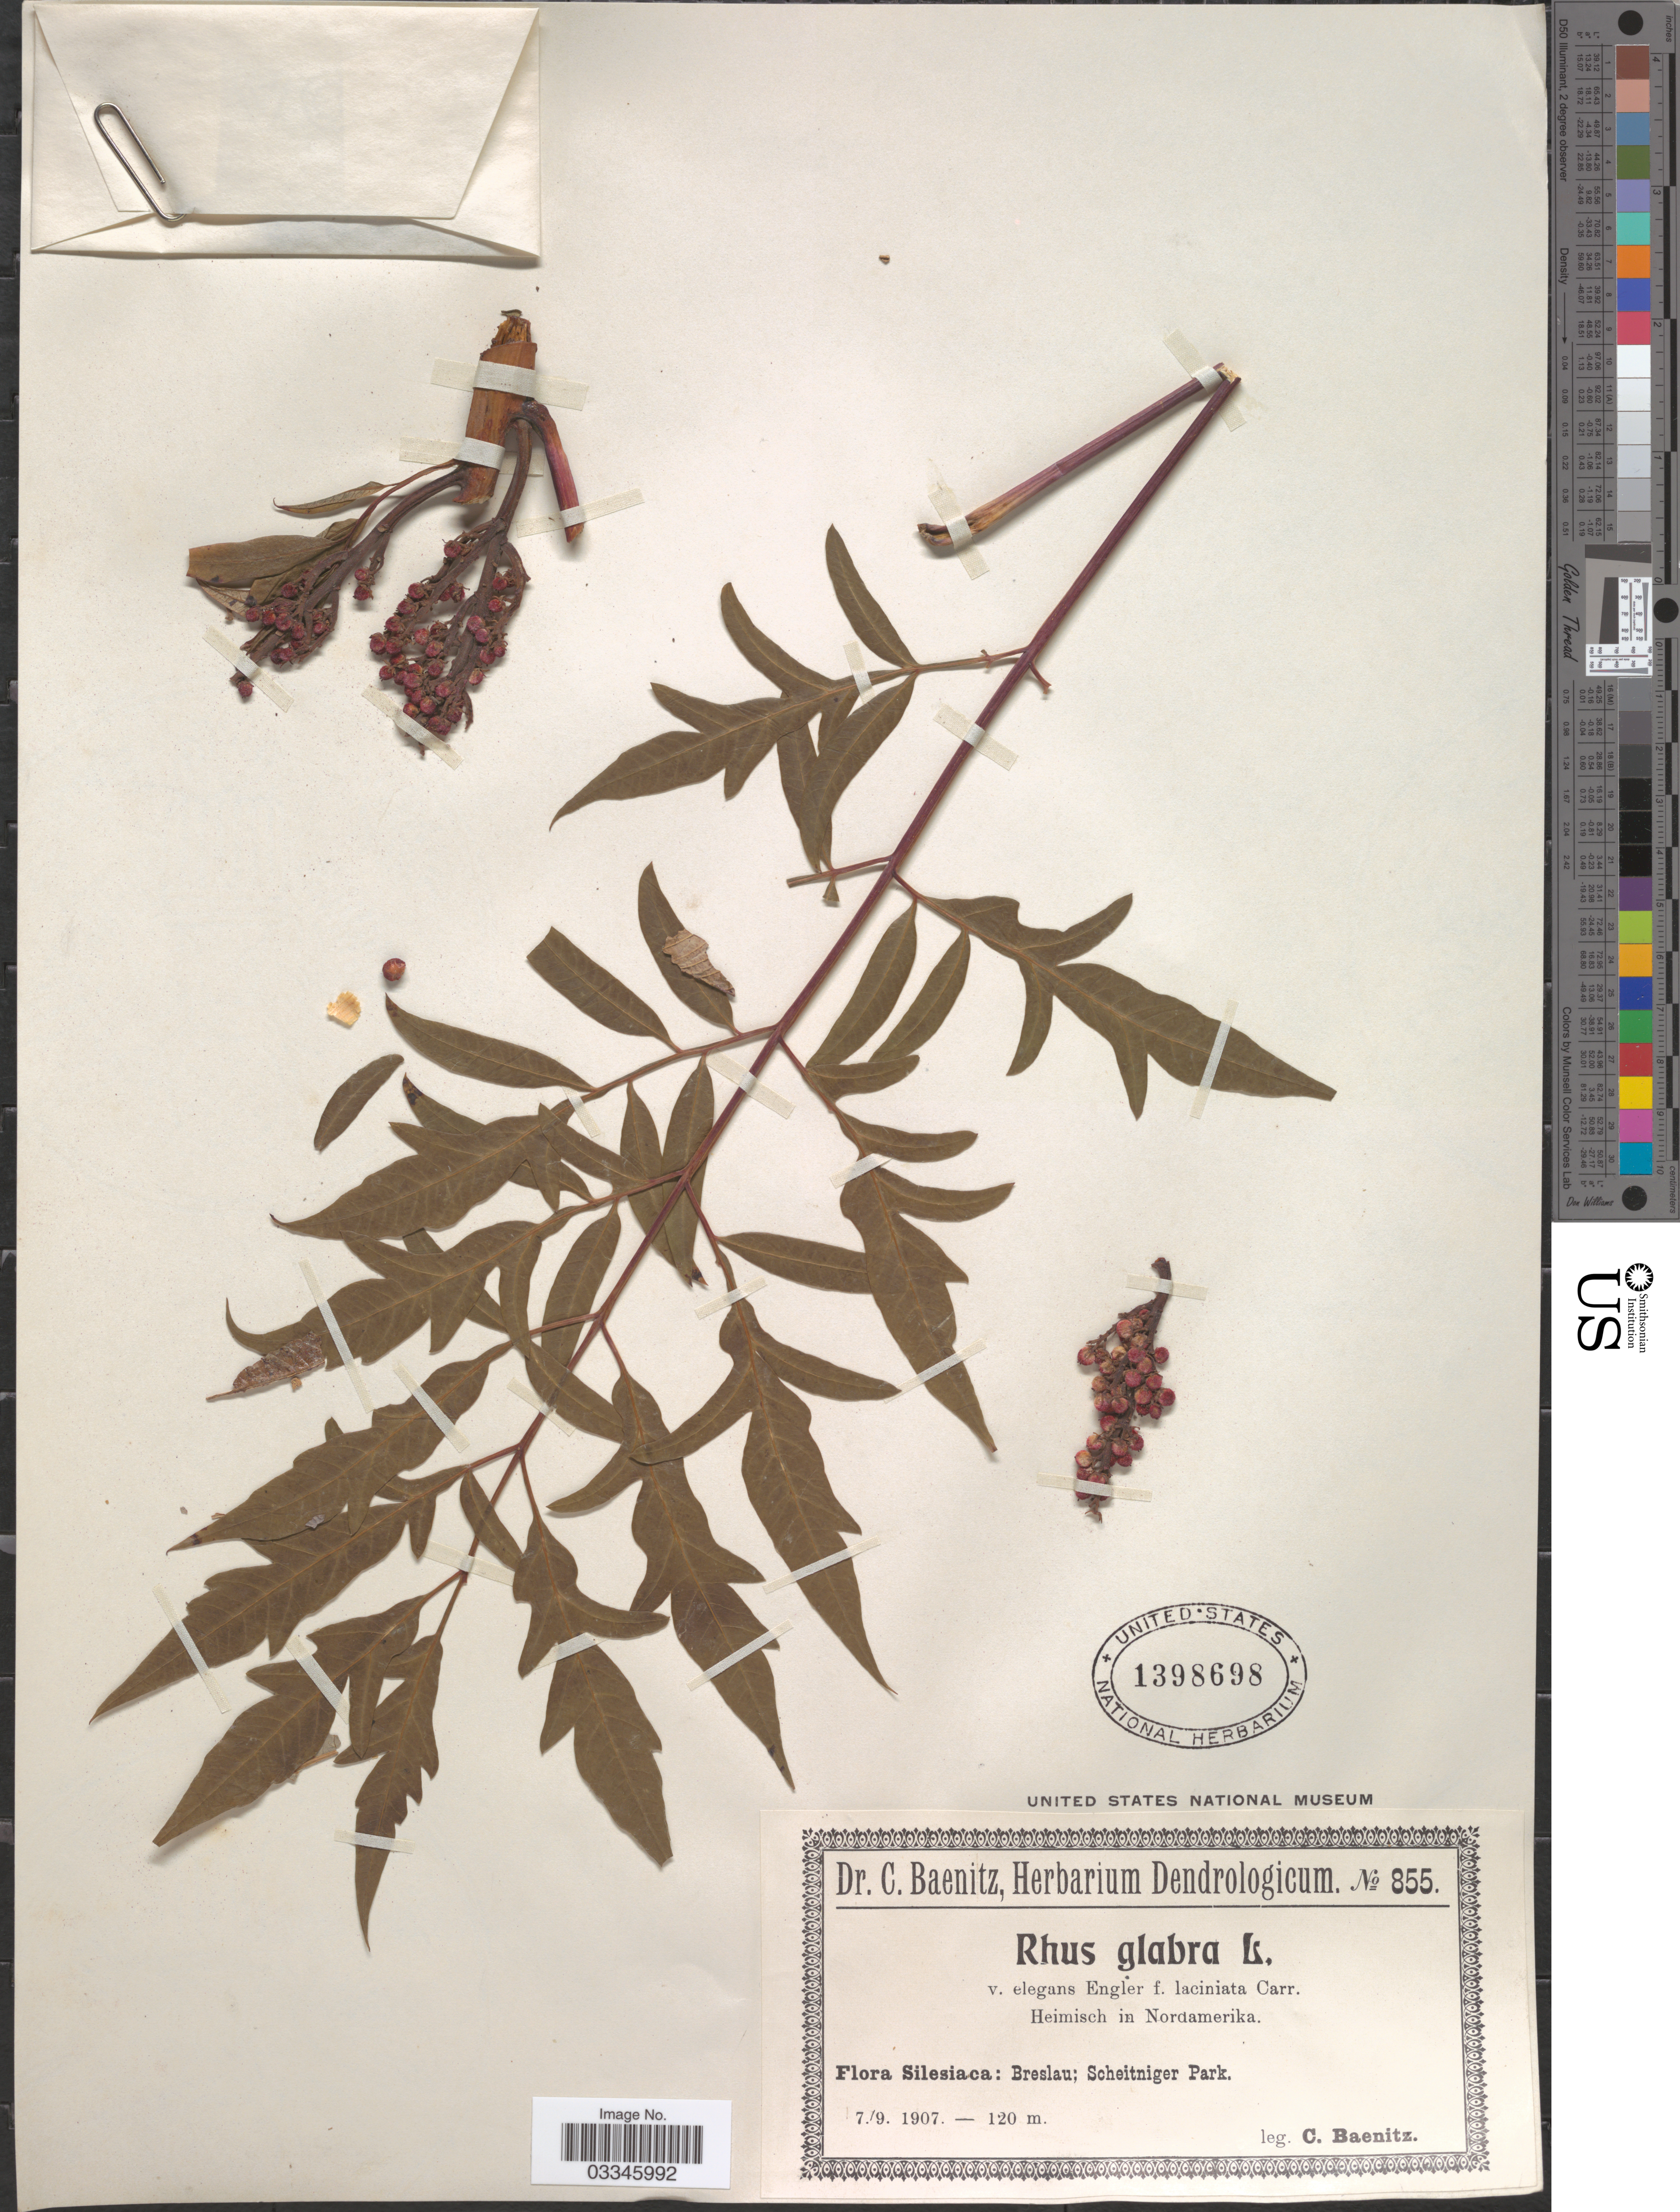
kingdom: Plantae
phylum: Tracheophyta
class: Magnoliopsida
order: Sapindales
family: Anacardiaceae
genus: Rhus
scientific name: Rhus glabra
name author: L.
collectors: C. G. Baenitz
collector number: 855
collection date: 1907-09-07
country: Poland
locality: Silesiaca: Breslau; Scheitniger Park.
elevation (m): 120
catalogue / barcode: US 1398698